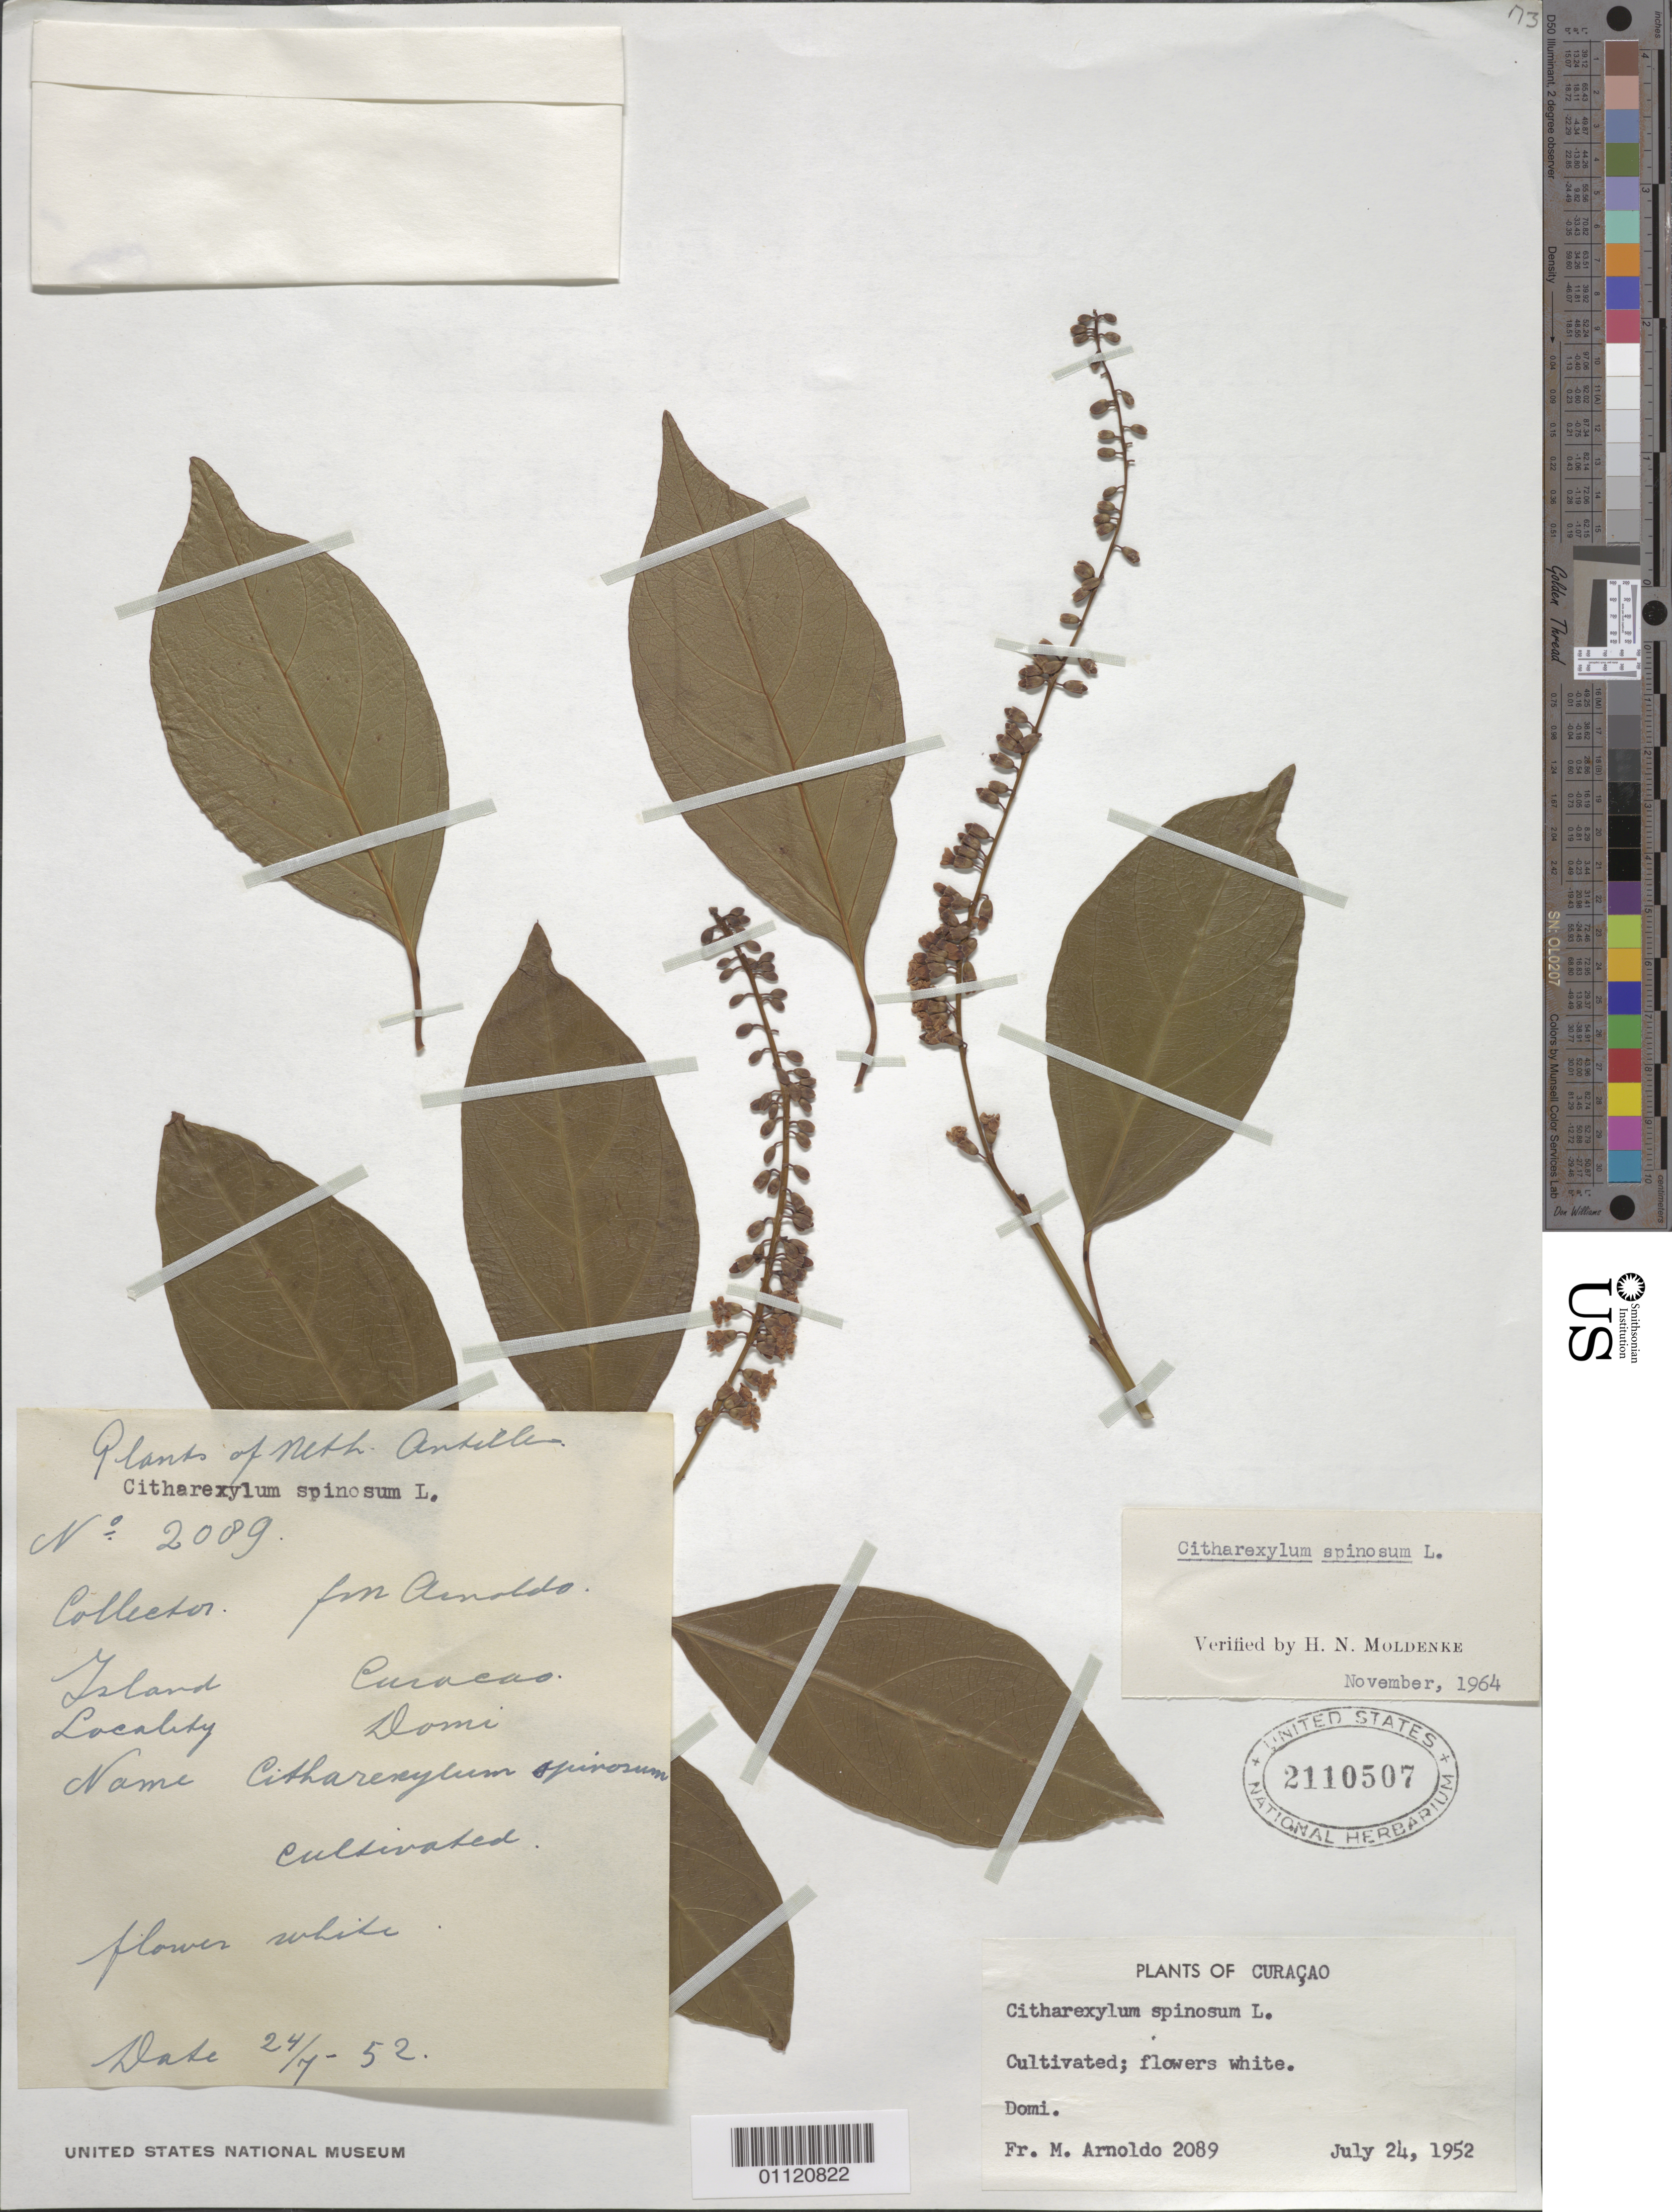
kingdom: Plantae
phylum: Tracheophyta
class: Magnoliopsida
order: Lamiales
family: Verbenaceae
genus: Citharexylum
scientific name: Citharexylum spinosum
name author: L.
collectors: N. Arnoldo-Broeders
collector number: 2089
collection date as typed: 24 Jul 1952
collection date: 1952-07-24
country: Curaçao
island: Curaçao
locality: Domi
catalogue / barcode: US 2110507